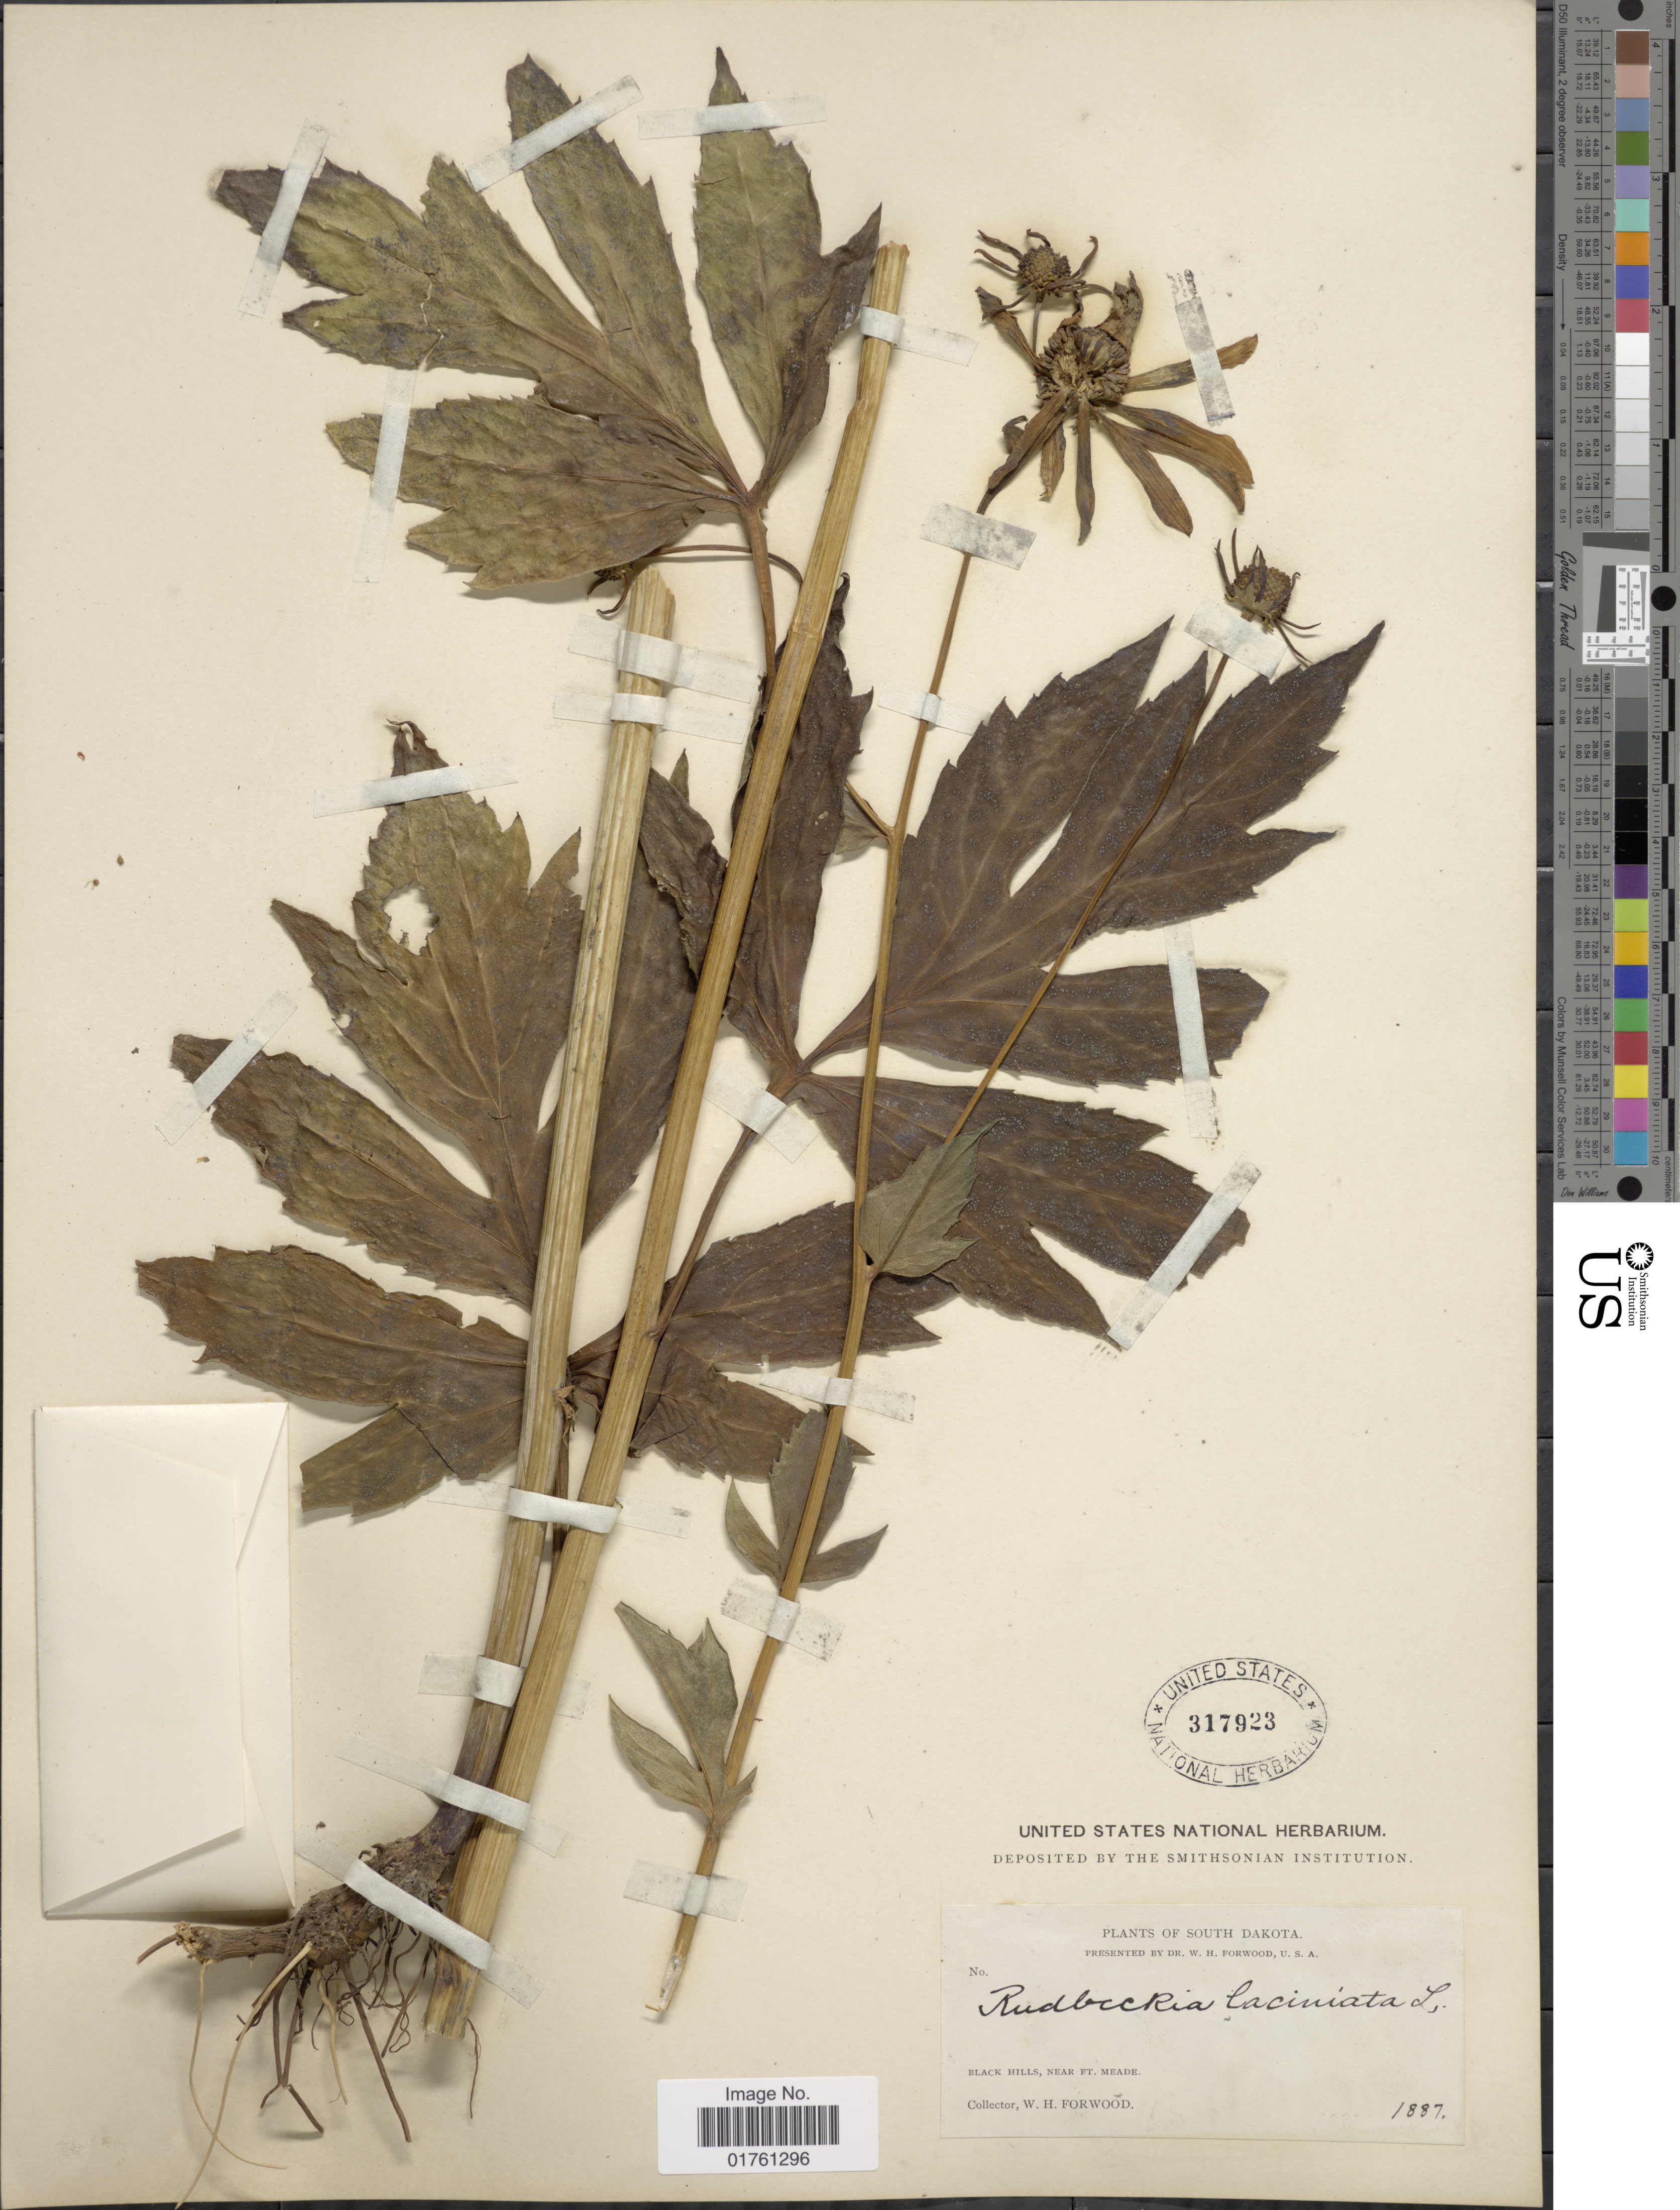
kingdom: Plantae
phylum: Tracheophyta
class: Magnoliopsida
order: Asterales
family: Asteraceae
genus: Rudbeckia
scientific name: Rudbeckia laciniata var. ampla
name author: (A. Nelson) Cronq.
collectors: W. Forwood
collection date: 1887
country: United States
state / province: South Dakota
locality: Black Hills, near Ft Meade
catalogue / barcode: US 317923